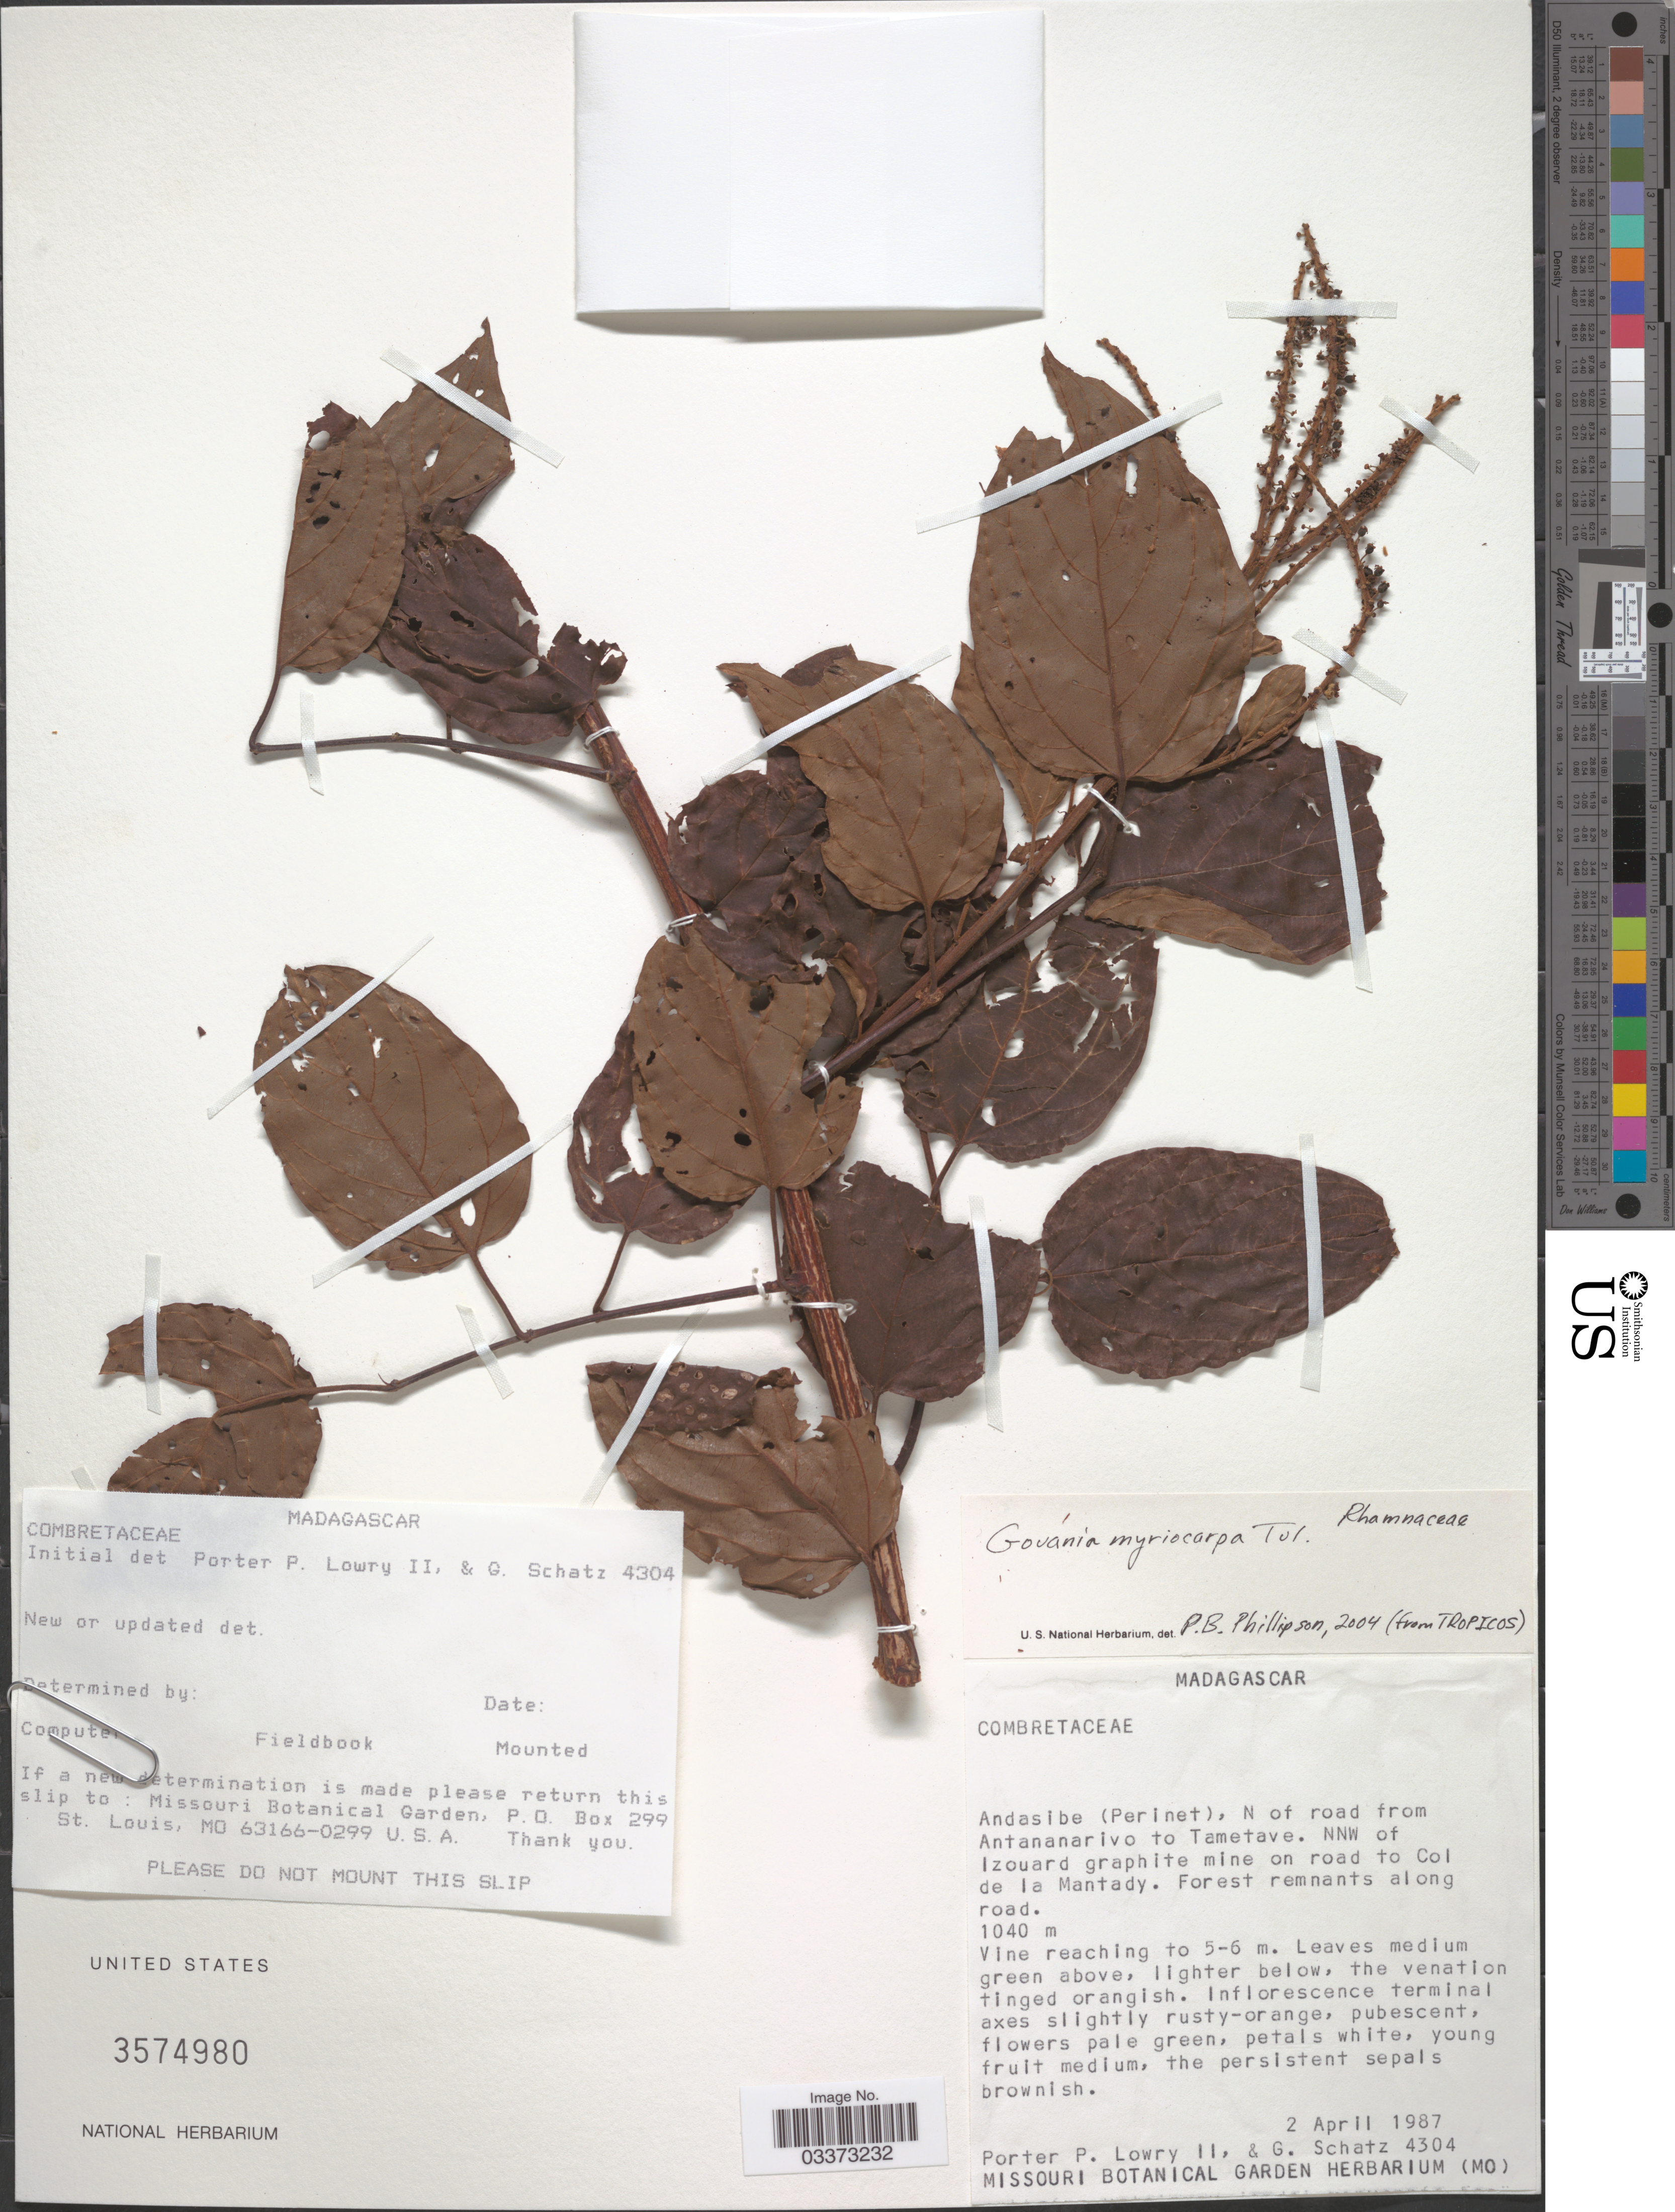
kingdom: Plantae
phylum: Tracheophyta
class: Magnoliopsida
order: Rosales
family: Rhamnaceae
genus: Gouania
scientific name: Gouania myriocarpa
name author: Tul.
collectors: P. P. Lowry & G. C. Schatz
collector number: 4304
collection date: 1987-04-02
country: Madagascar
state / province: Alaotra Mangoro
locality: Andasibe (Perinet), N of road from Antananarivo to Tametave. NNW of Izouard graphite mine on road to Col de la Mantady. Forest remnants along the road.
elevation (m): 1040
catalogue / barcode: US 3574980